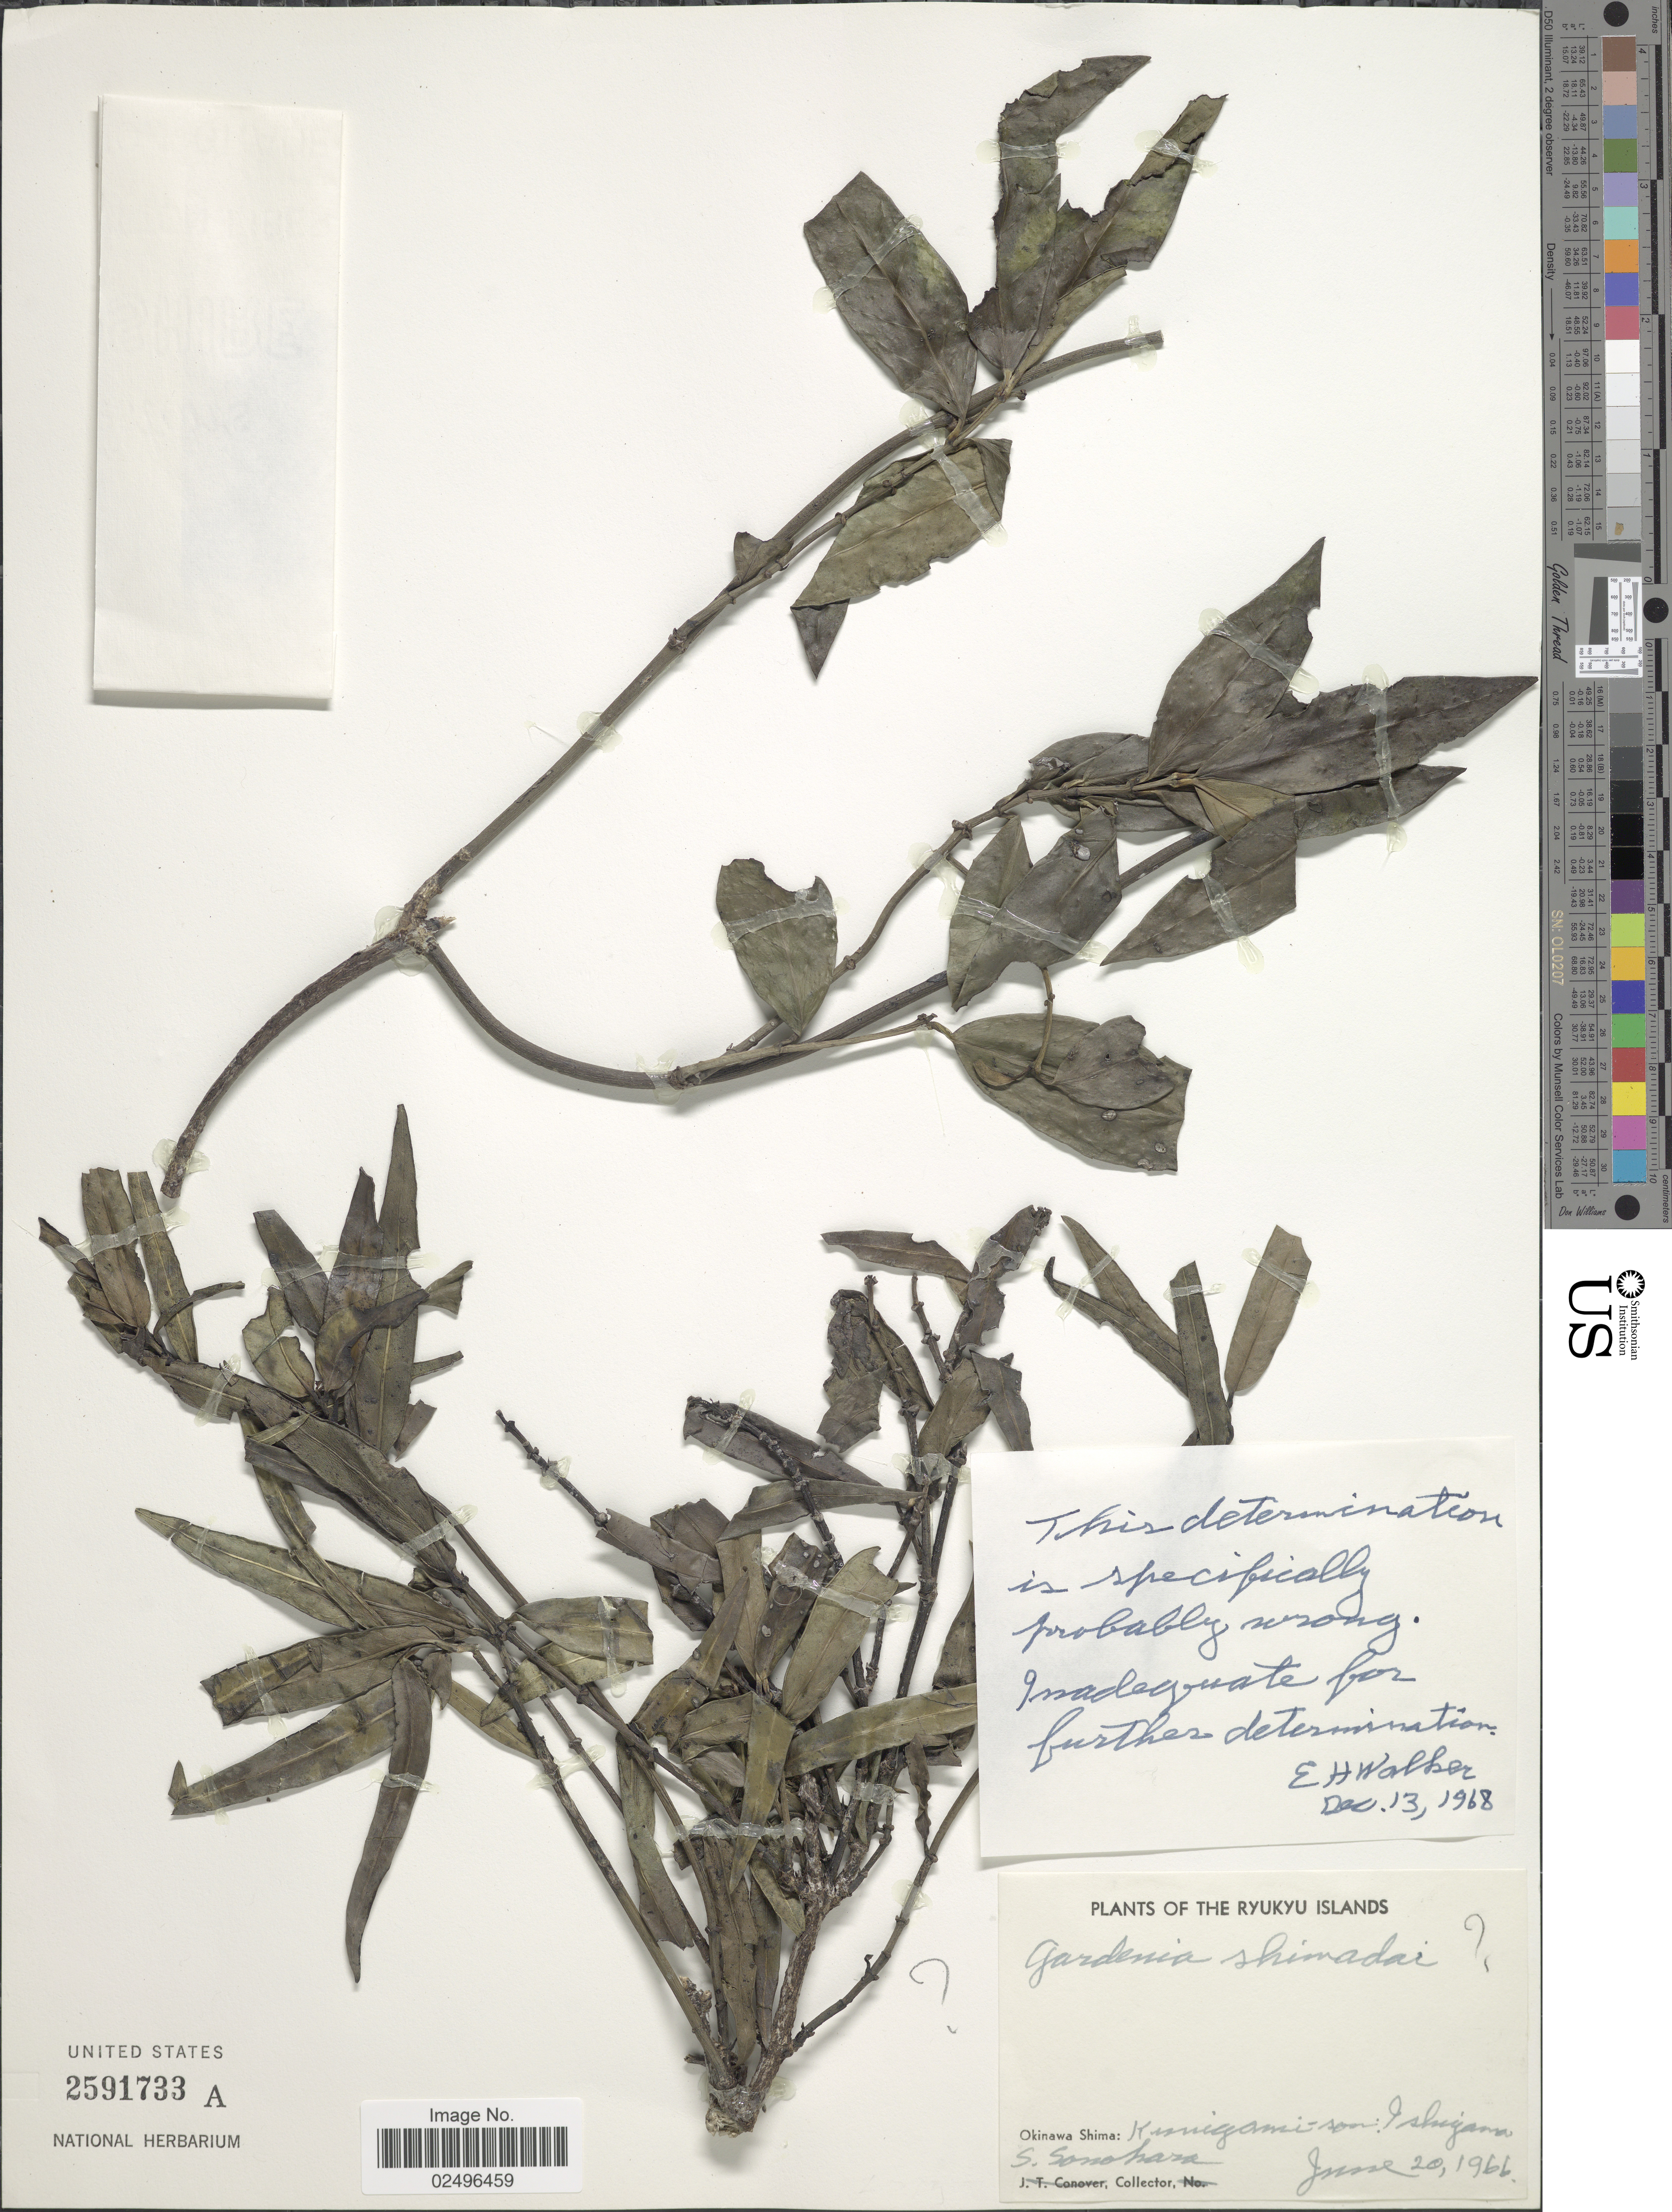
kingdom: Plantae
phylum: Tracheophyta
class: Magnoliopsida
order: Gentianales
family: Rubiaceae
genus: Gardenia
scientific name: Gardenia sp.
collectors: S. Sonohara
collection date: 1966-06-20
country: Japan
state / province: Okinawa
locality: The Ryukyu Islands, Okinawa Shima: Kunigami-son, Ishigami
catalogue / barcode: US 2591733A